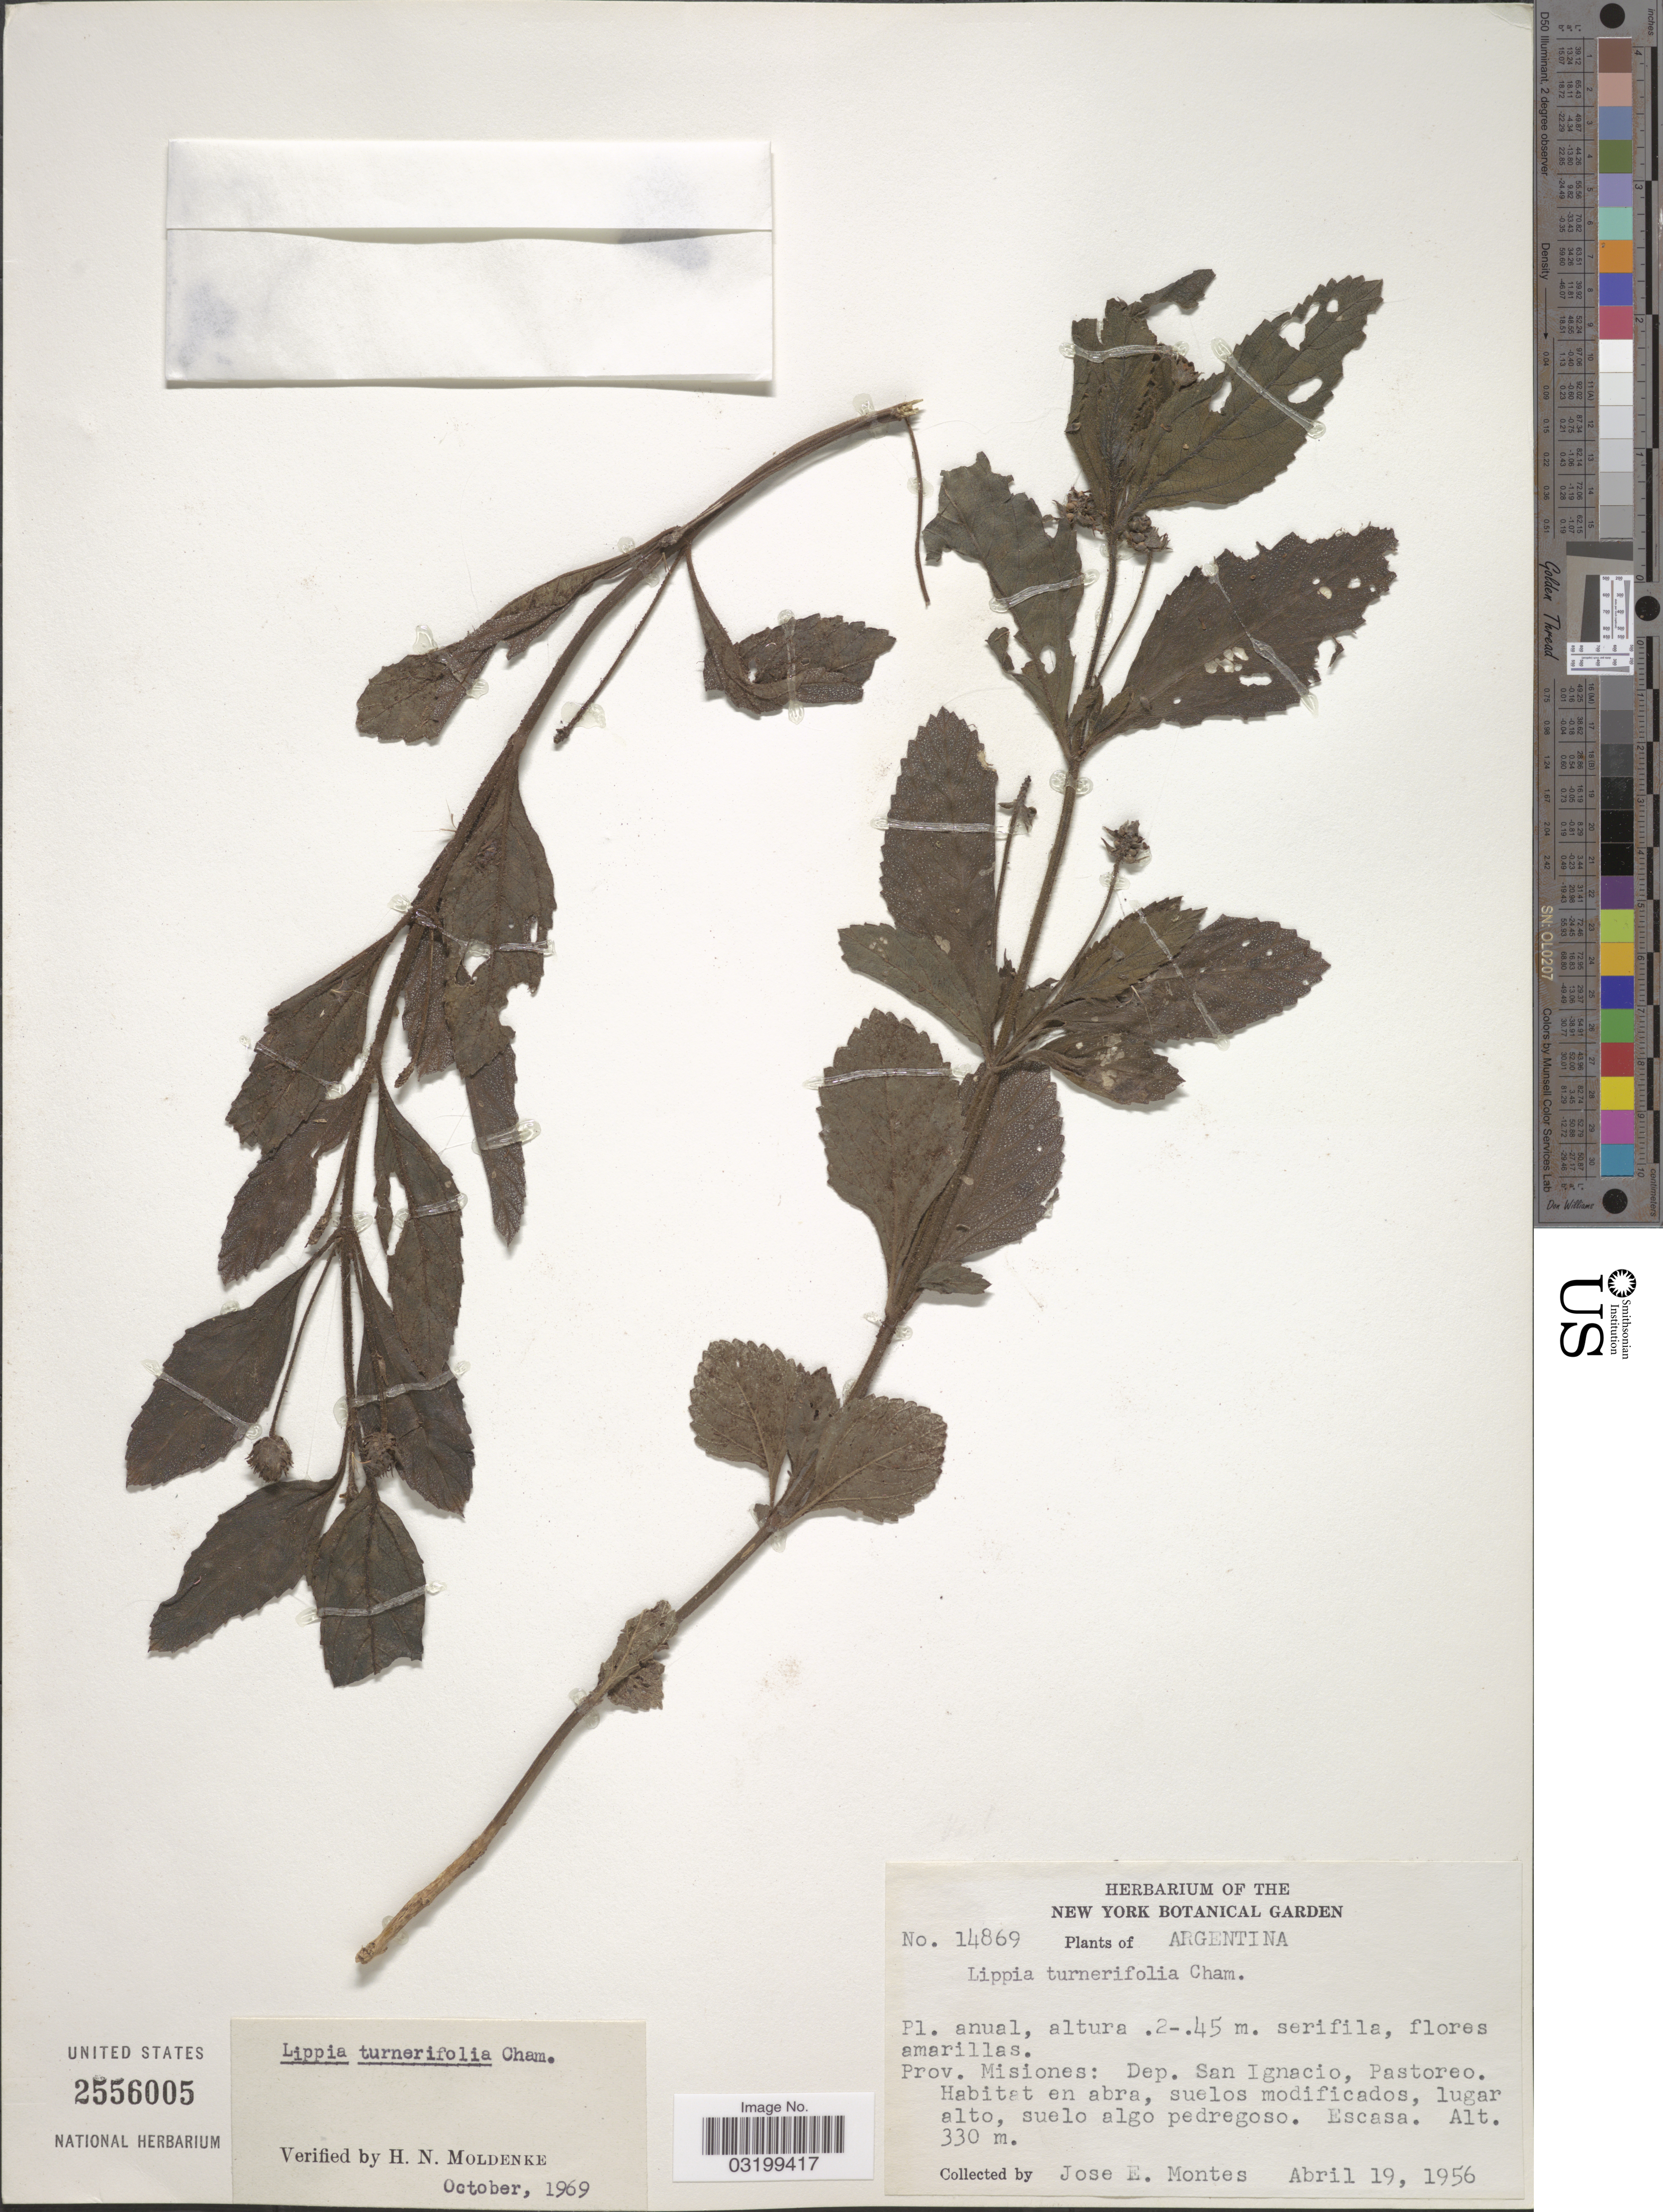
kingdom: Plantae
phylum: Tracheophyta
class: Magnoliopsida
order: Lamiales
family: Verbenaceae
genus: Lippia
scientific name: Lippia asperrima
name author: Cham.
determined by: Mirra, Fabiana, (SI), Instituto de Botanica Darwinion (ARGENTINA)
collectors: J. E. Montes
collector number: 14869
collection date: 1956-04-19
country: Argentina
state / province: Misiones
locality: Dep. San Ignacio, Pastoreo.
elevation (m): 330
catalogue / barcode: US 2556005